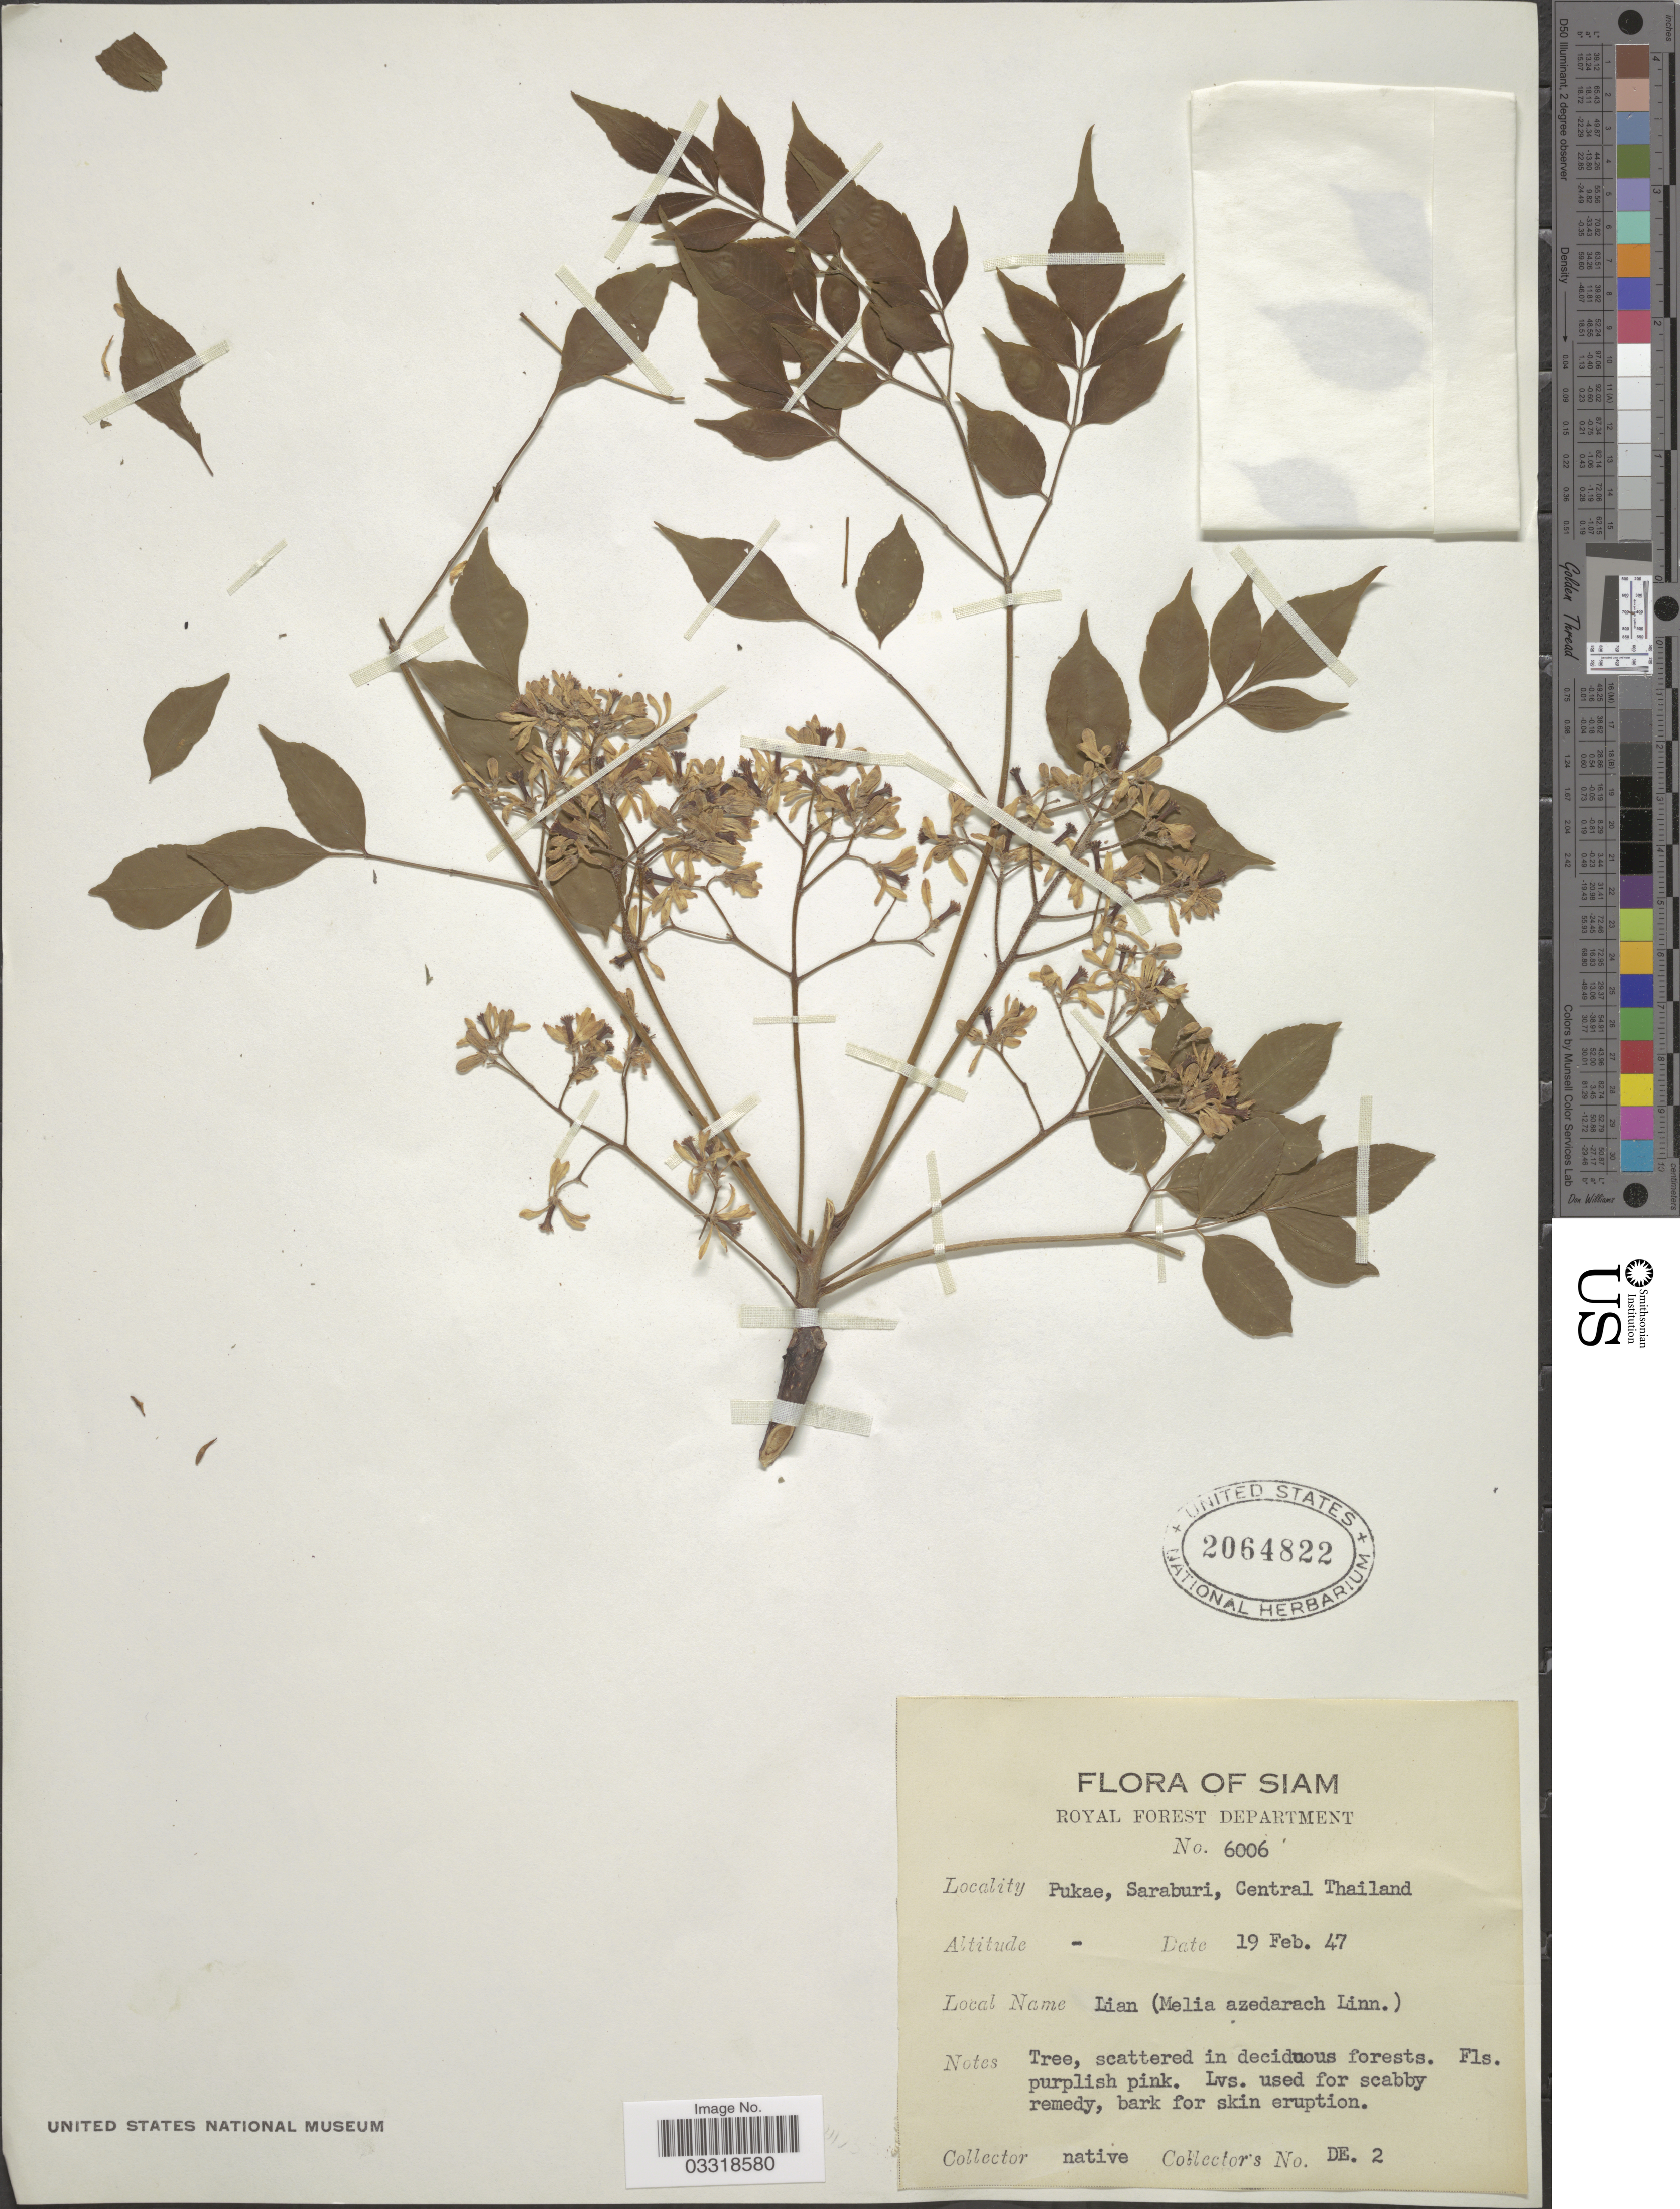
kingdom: Plantae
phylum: Tracheophyta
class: Magnoliopsida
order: Sapindales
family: Meliaceae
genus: Melia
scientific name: Melia azedarach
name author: L.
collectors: Native collectors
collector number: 6006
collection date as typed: Transcribed d/m/y: 19/2/47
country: Thailand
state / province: Saraburi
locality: Siam. Pukae, Saraburi, Central Thailand.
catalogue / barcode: US 2064822